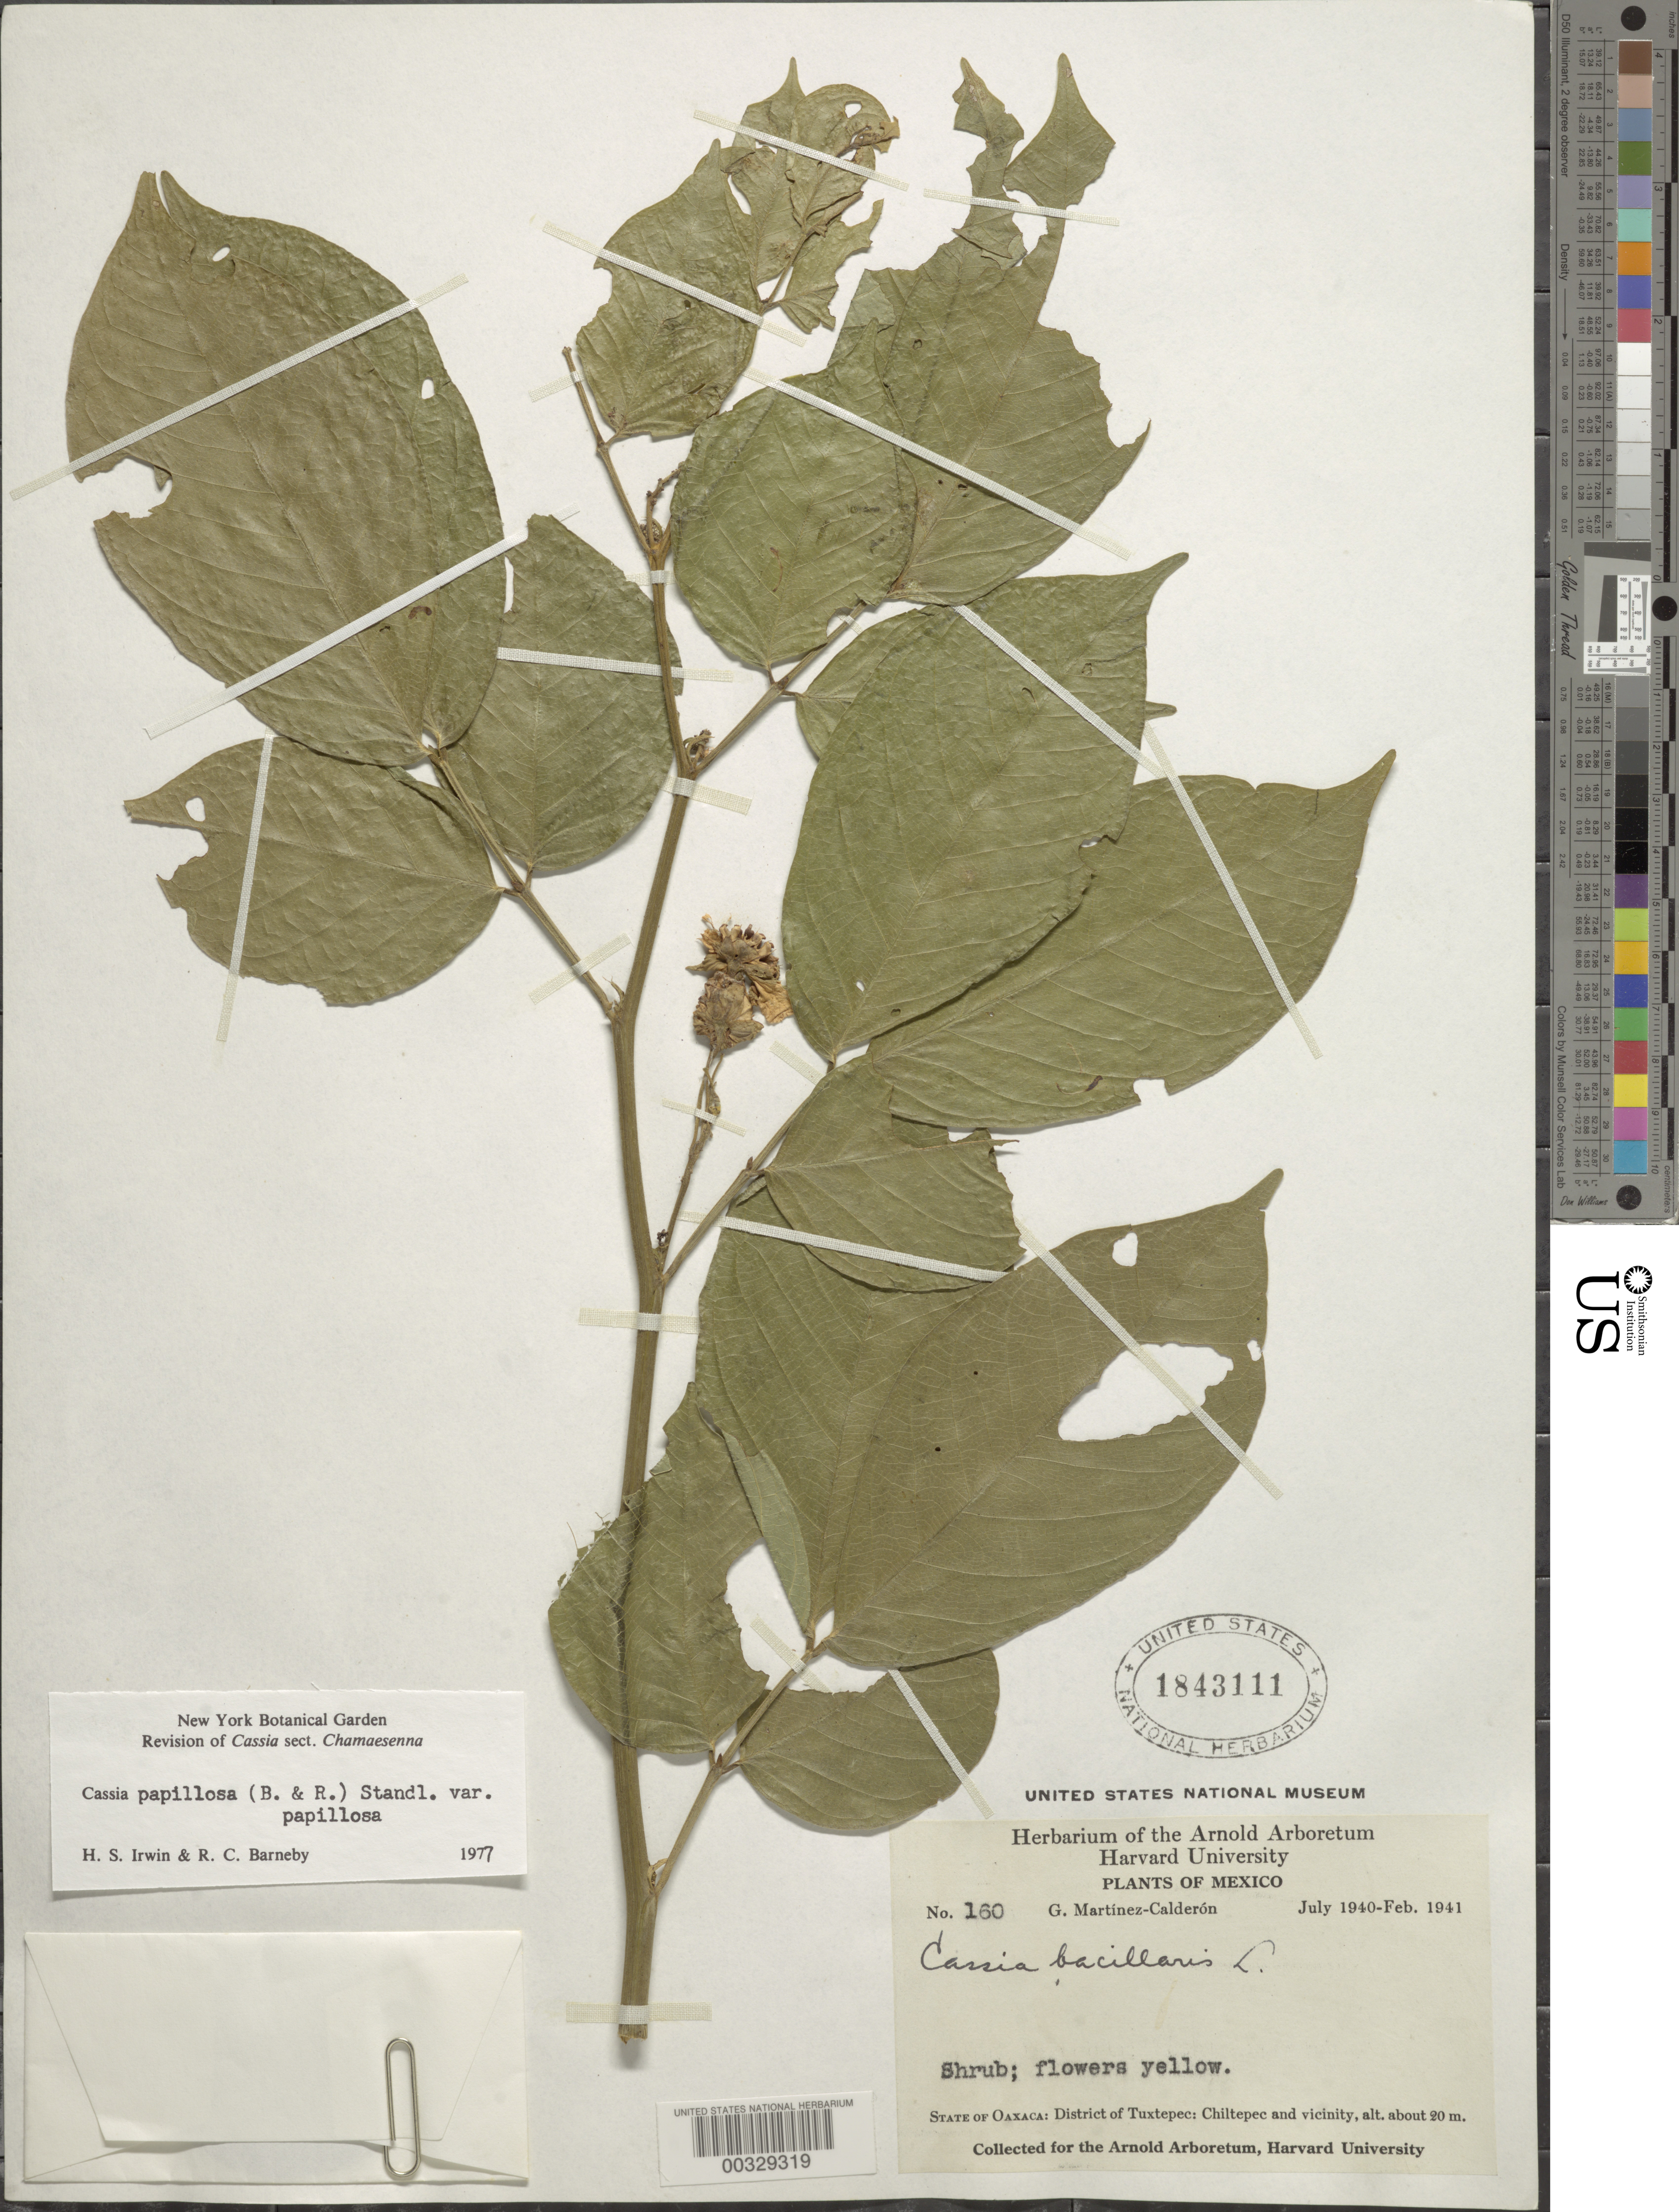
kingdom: Plantae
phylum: Tracheophyta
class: Magnoliopsida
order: Fabales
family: Fabaceae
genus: Senna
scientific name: Senna papillosa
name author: (Britton & Rose) H.S. Irwin & Barneby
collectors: G. Martínez Calderón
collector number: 160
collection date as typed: Jul 1940 to -- Feb 1941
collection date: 1940-07/1941-02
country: Mexico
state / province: Oaxaca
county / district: San Juan Bautista Tuxtepec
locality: Tuxtepec mun. (?), Chiltepec and vicinity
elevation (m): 20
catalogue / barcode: US 1843111